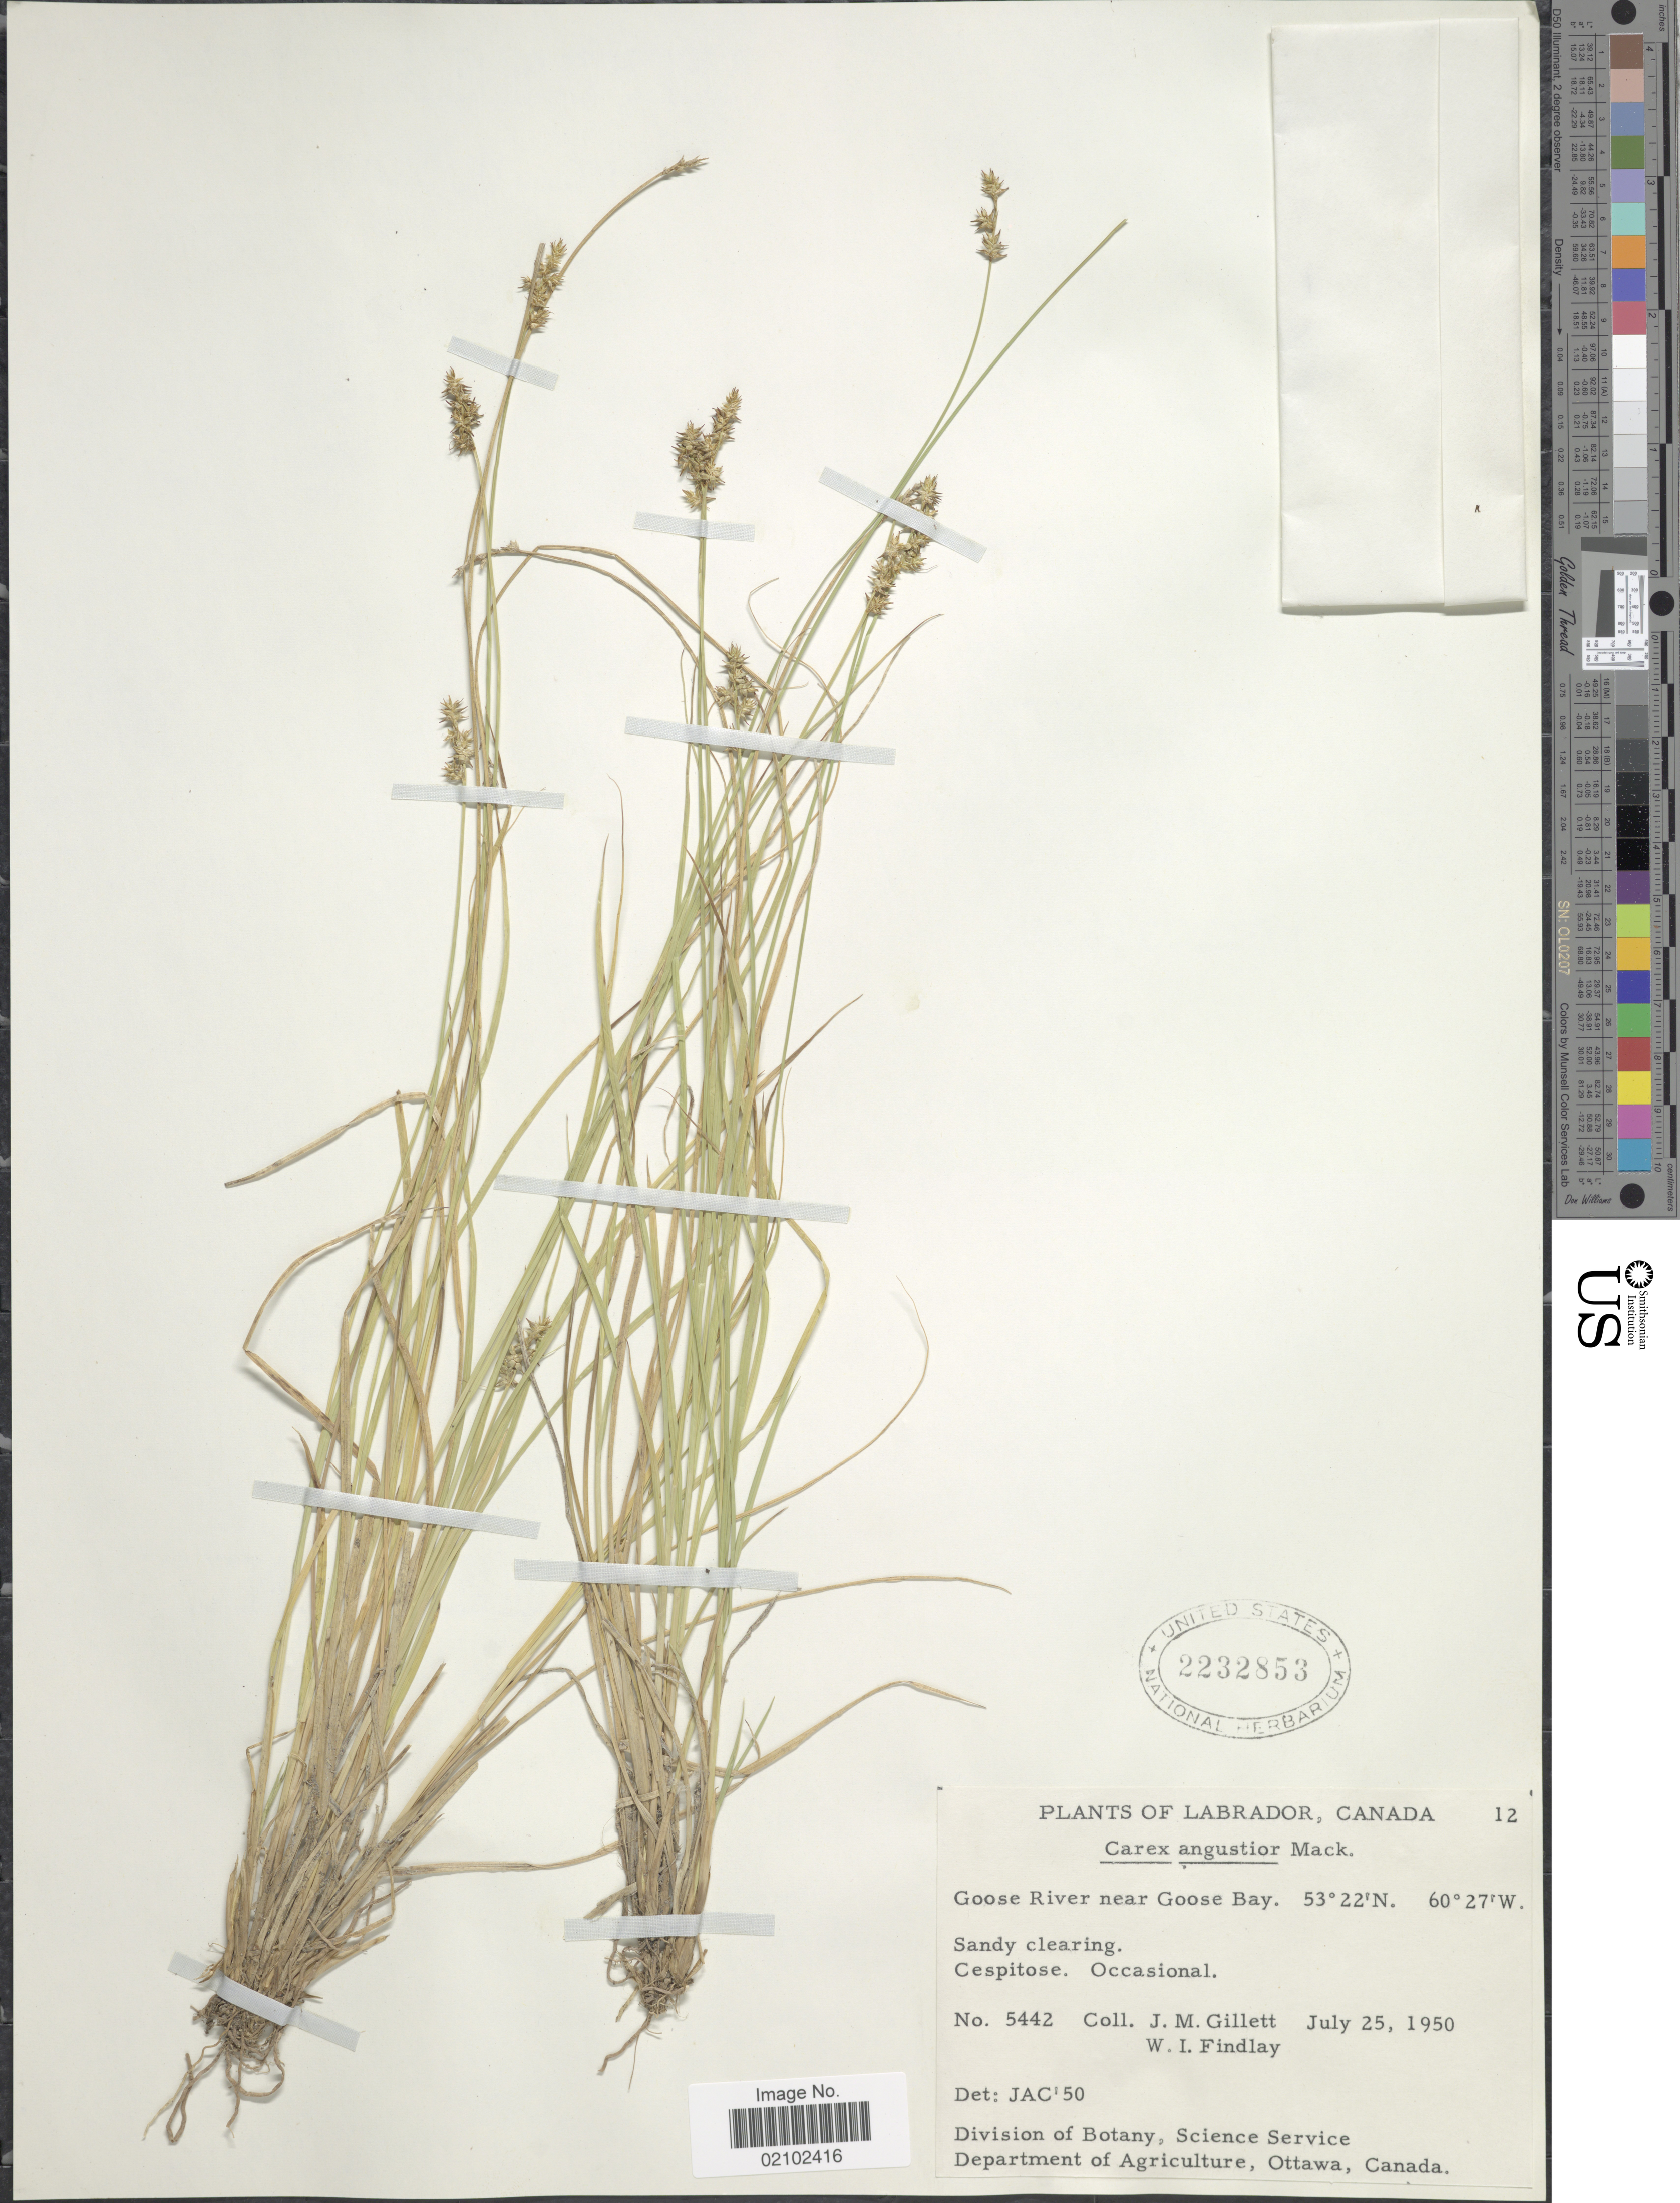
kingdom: Plantae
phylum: Tracheophyta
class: Liliopsida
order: Poales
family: Cyperaceae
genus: Carex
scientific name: Carex echinata subsp. echinata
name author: Murray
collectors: J. M. Gillett & W. Findlay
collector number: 5442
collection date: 1950-07-25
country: Canada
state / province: Newfoundland and Labrador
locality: Labrador, Goose River near Goose Bay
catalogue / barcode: US 2232853